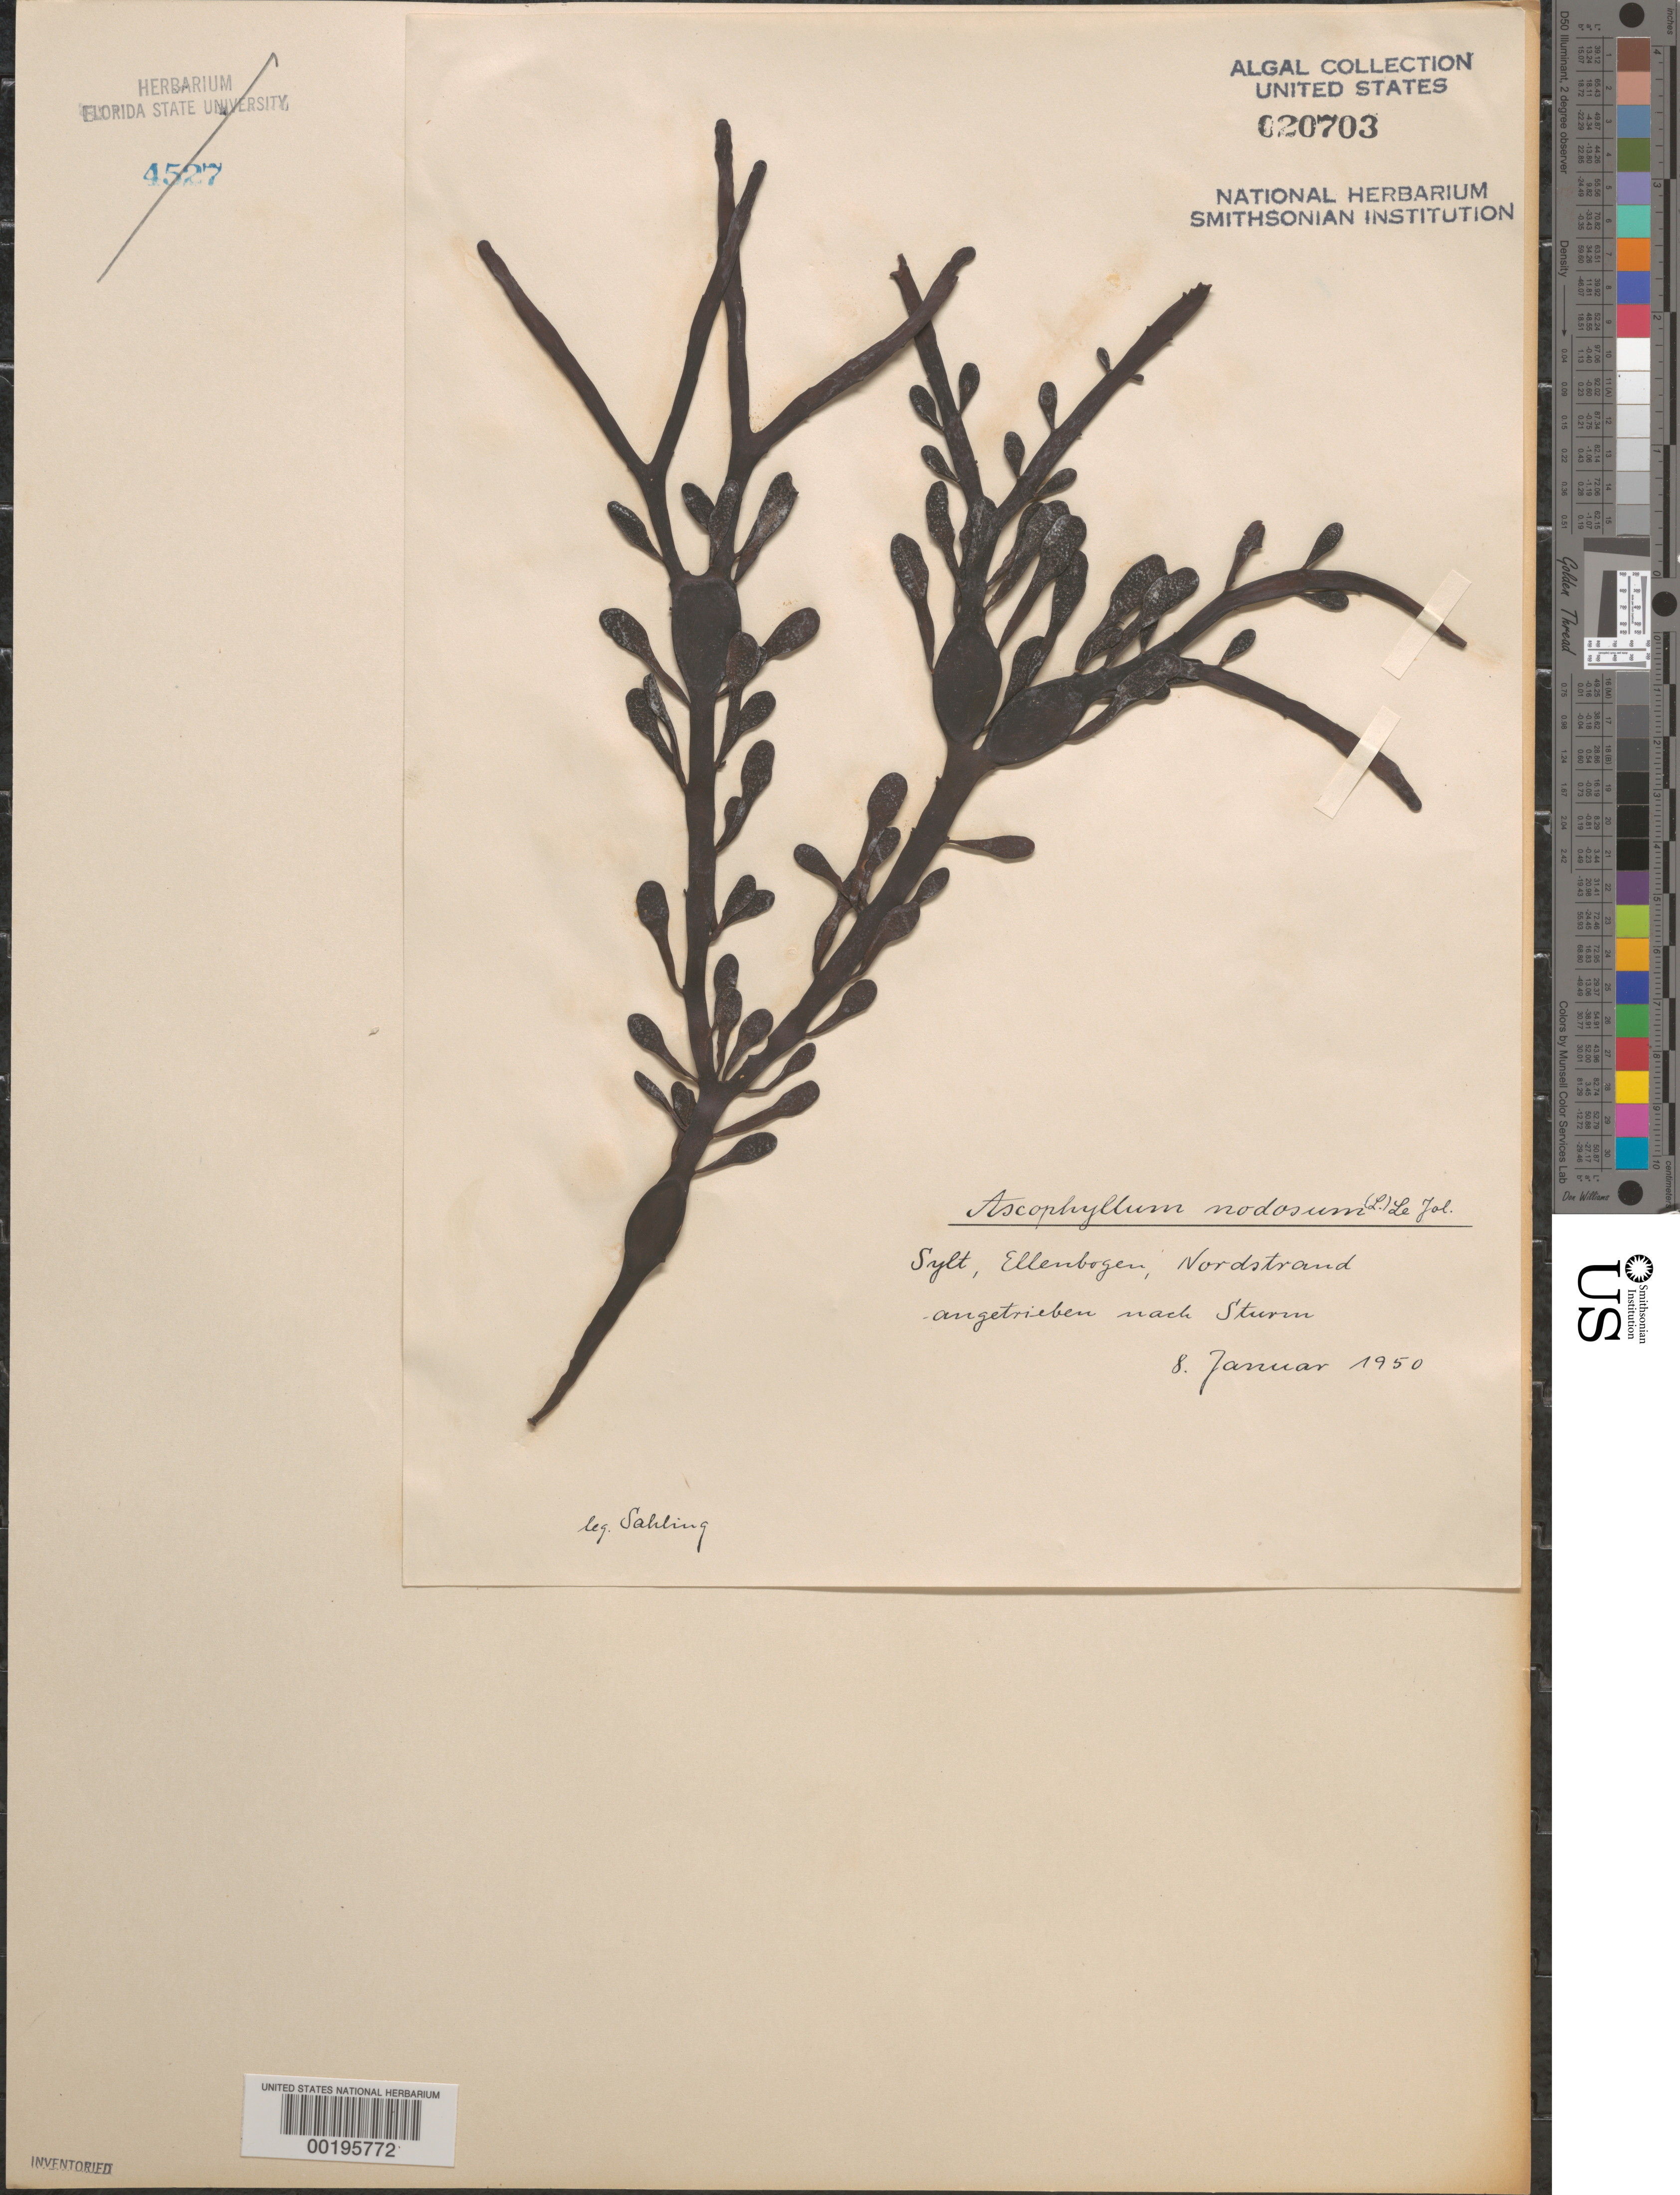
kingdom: Chromista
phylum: Ochrophyta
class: Phaeophyceae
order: Fucales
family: Fucaceae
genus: Ascophyllum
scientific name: Ascophyllum nodosum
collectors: -. Sahling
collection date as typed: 08 Jan 1950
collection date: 1950-01-08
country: Germany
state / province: Schleswig-Holstein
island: Sylt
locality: Ellenbogen, Nordstrand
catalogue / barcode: US 20703